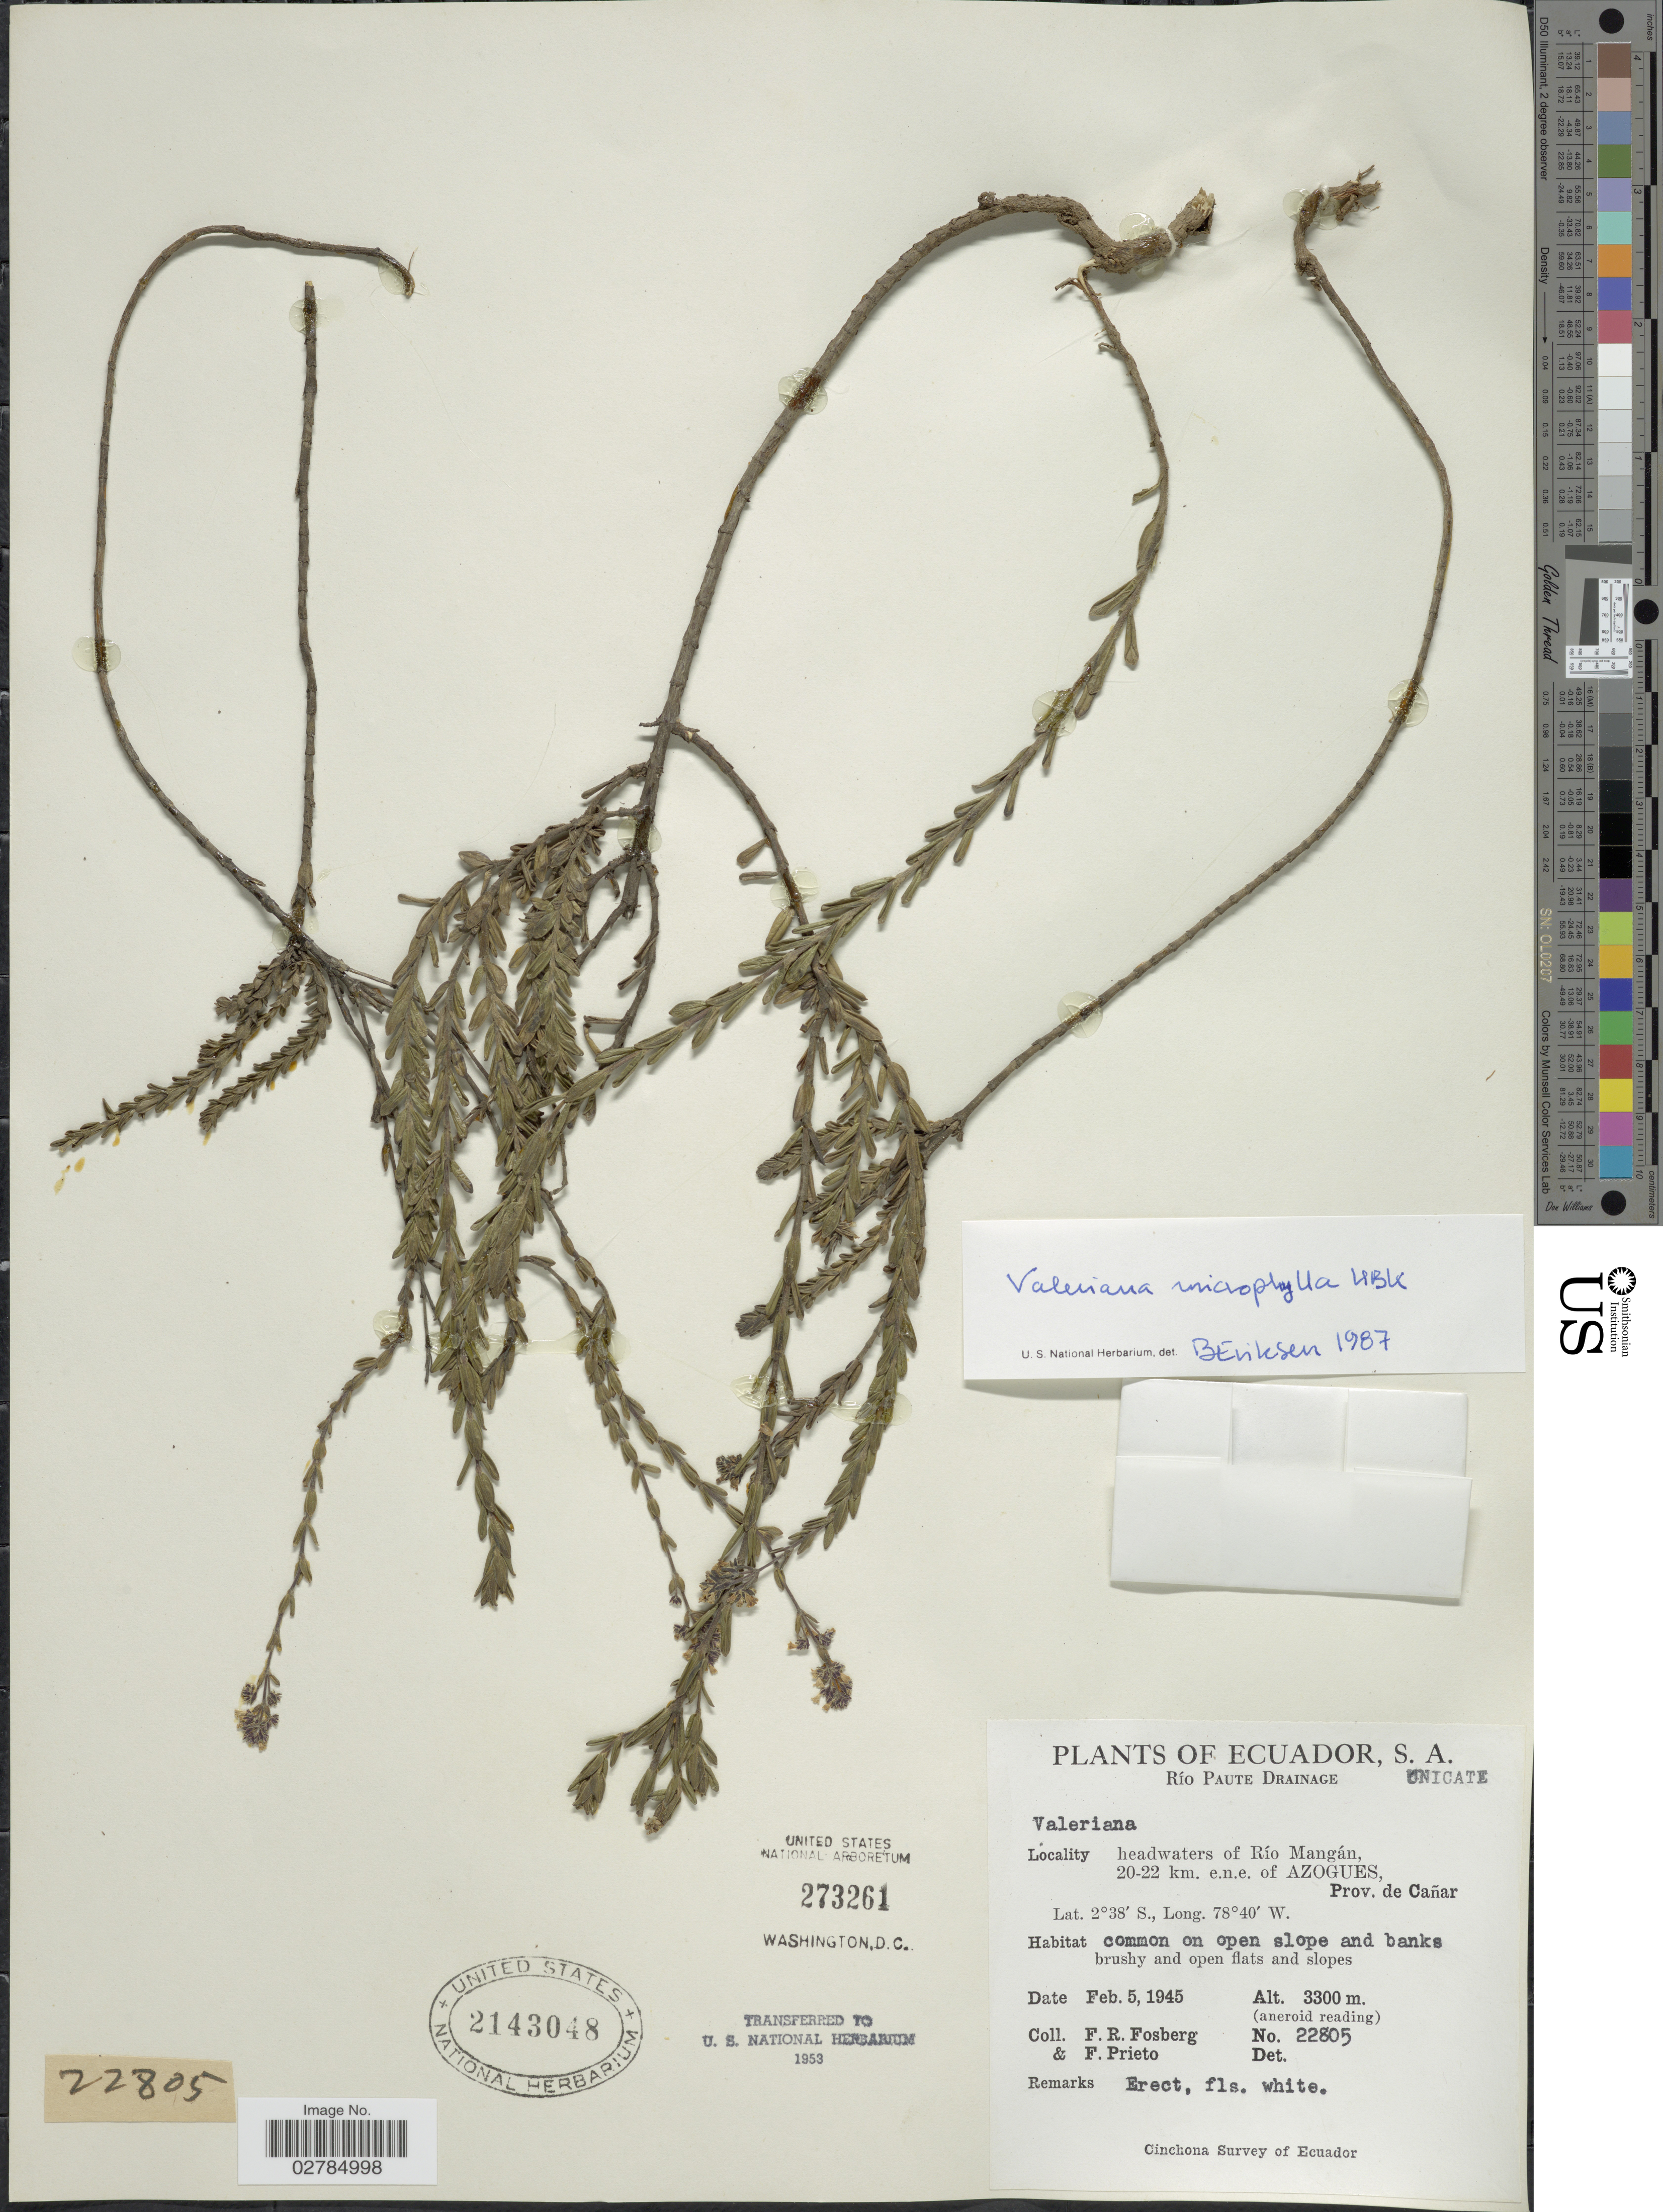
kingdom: Plantae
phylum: Tracheophyta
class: Magnoliopsida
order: Dipsacales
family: Caprifoliaceae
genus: Valeriana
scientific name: Valeriana microphylla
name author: Kunth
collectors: F. R. Fosberg & F. Prieto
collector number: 22805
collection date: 1945-02-05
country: Ecuador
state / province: Cañar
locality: Ecuador, S.A., Río Paute Drainage, headwaters of Río Mangán, 20-22 km. e.n.e. of Azogues.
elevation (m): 3300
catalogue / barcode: US 2143048